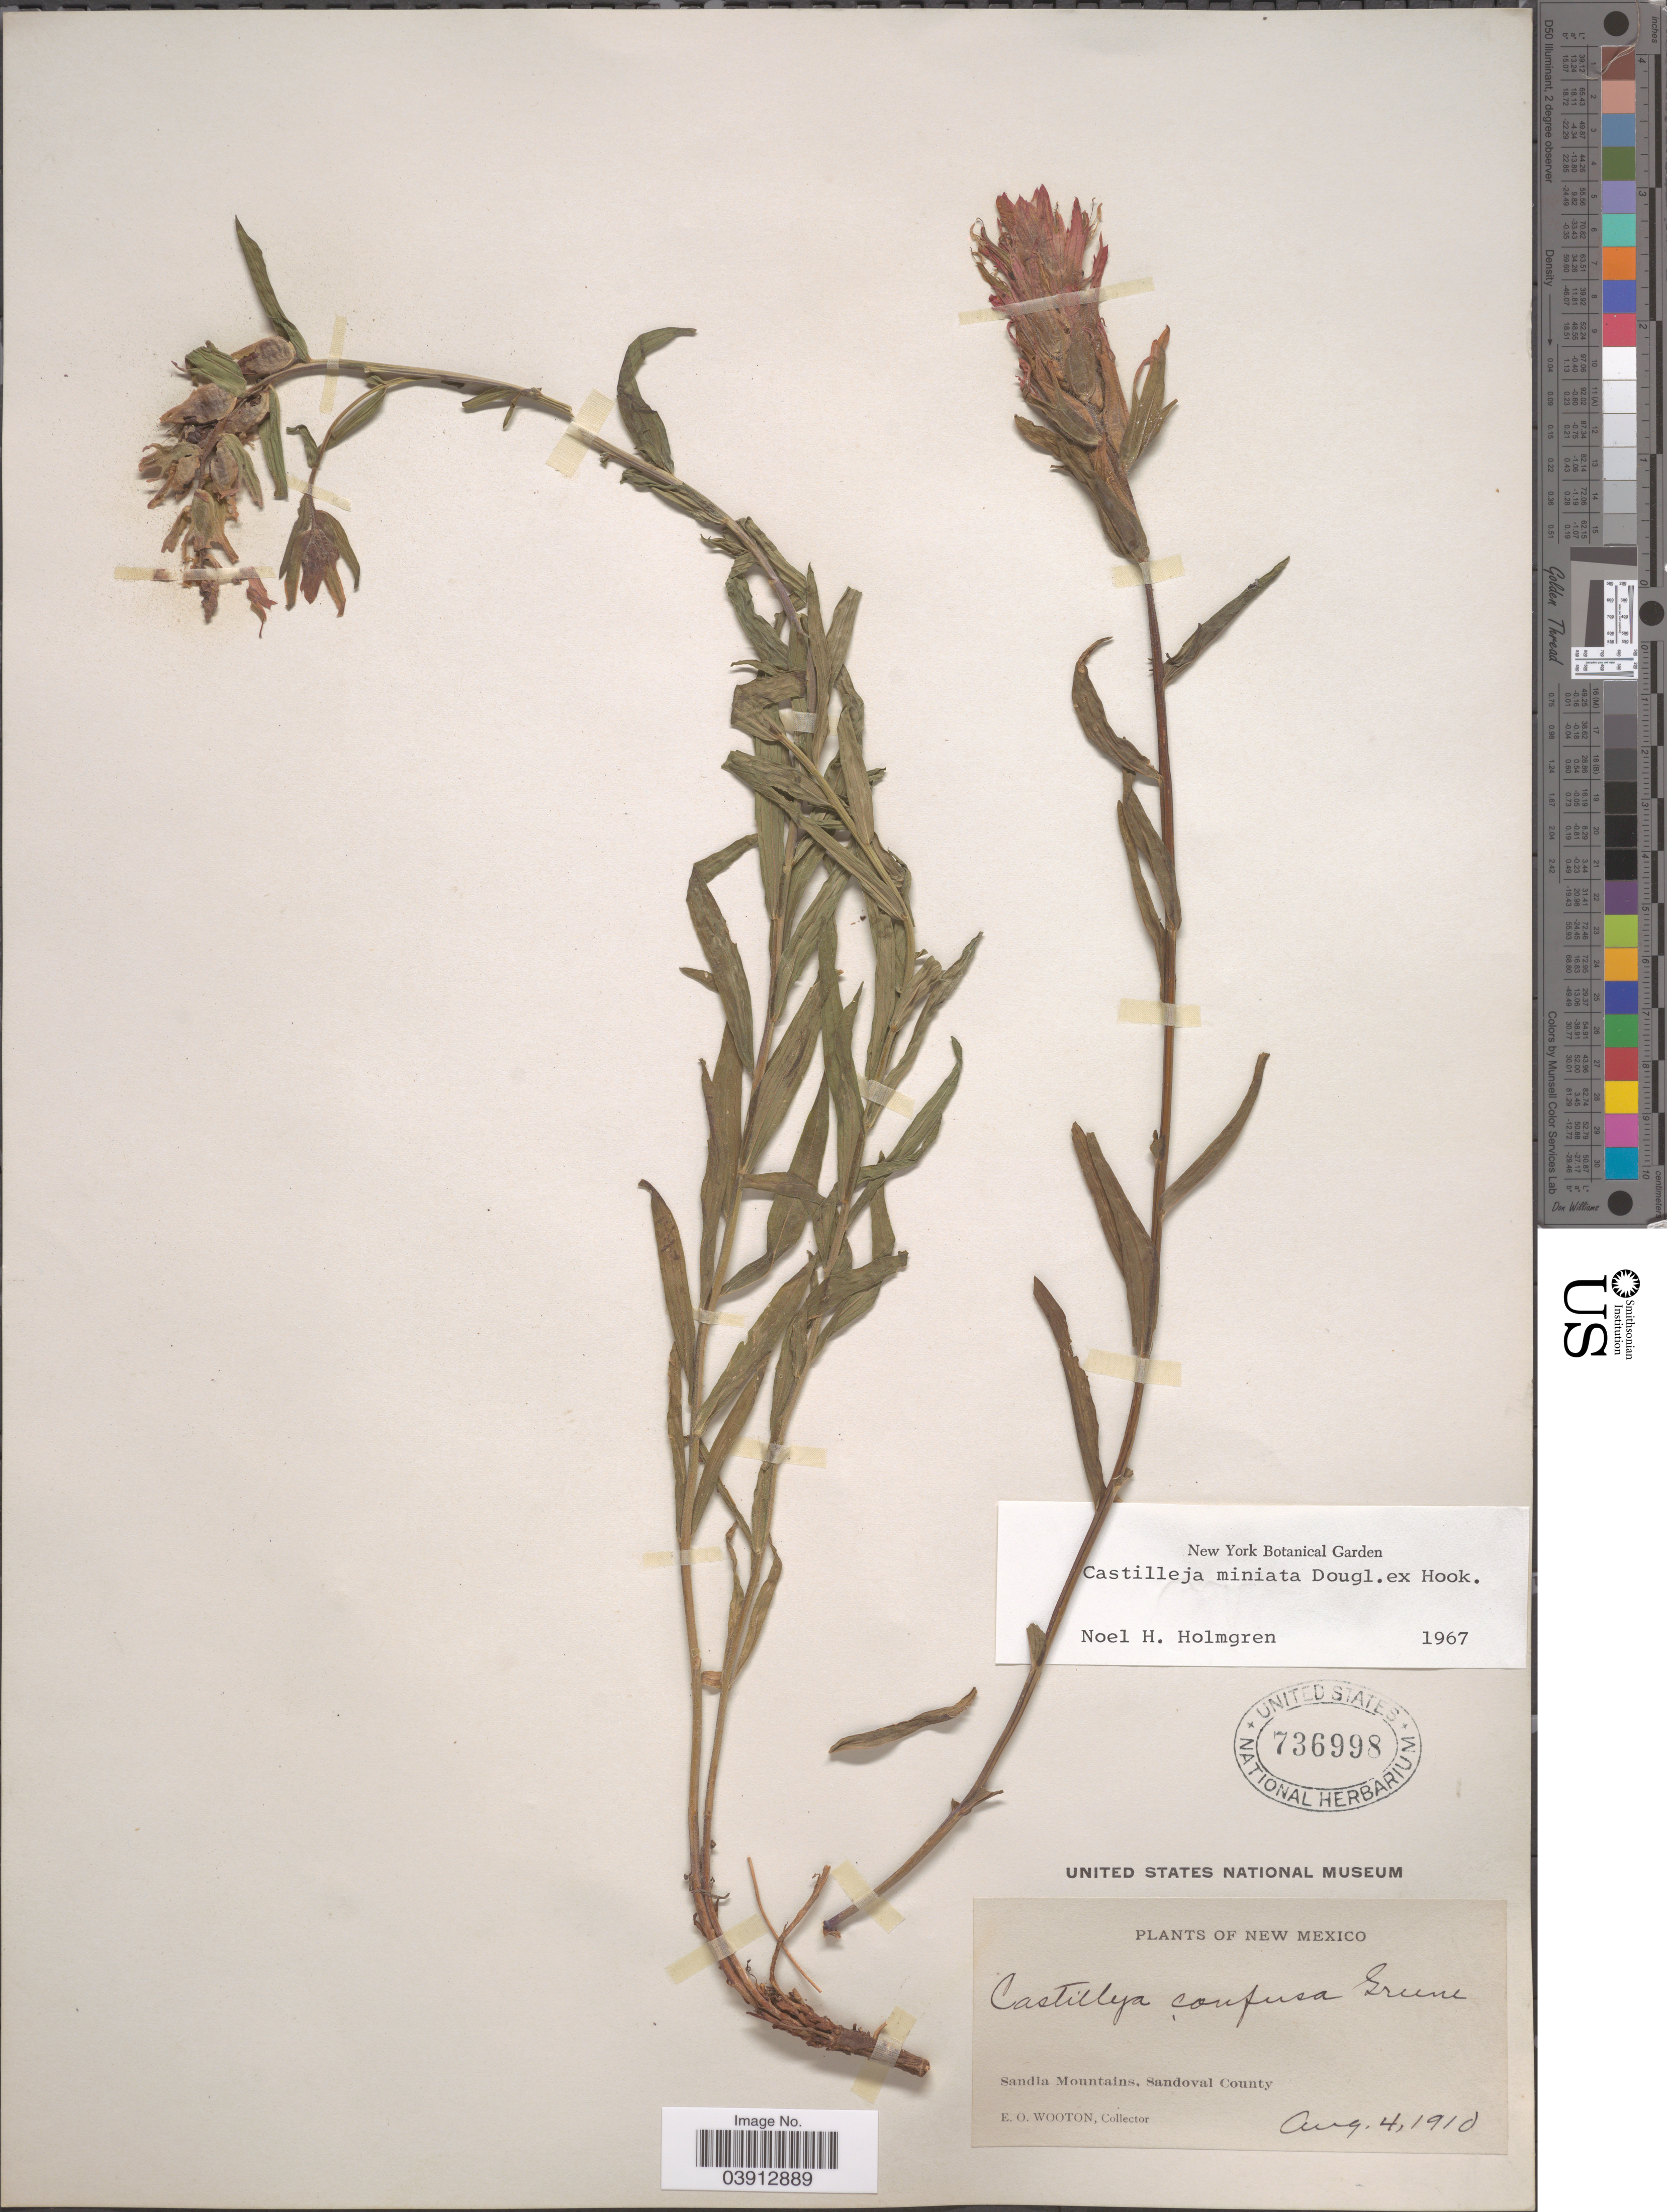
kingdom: Plantae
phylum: Tracheophyta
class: Magnoliopsida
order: Lamiales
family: Orobanchaceae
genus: Castilleja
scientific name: Castilleja miniata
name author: Douglas ex Hook.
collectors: E. O. Wooton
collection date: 1910-08-04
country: United States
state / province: New Mexico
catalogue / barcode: US 736998